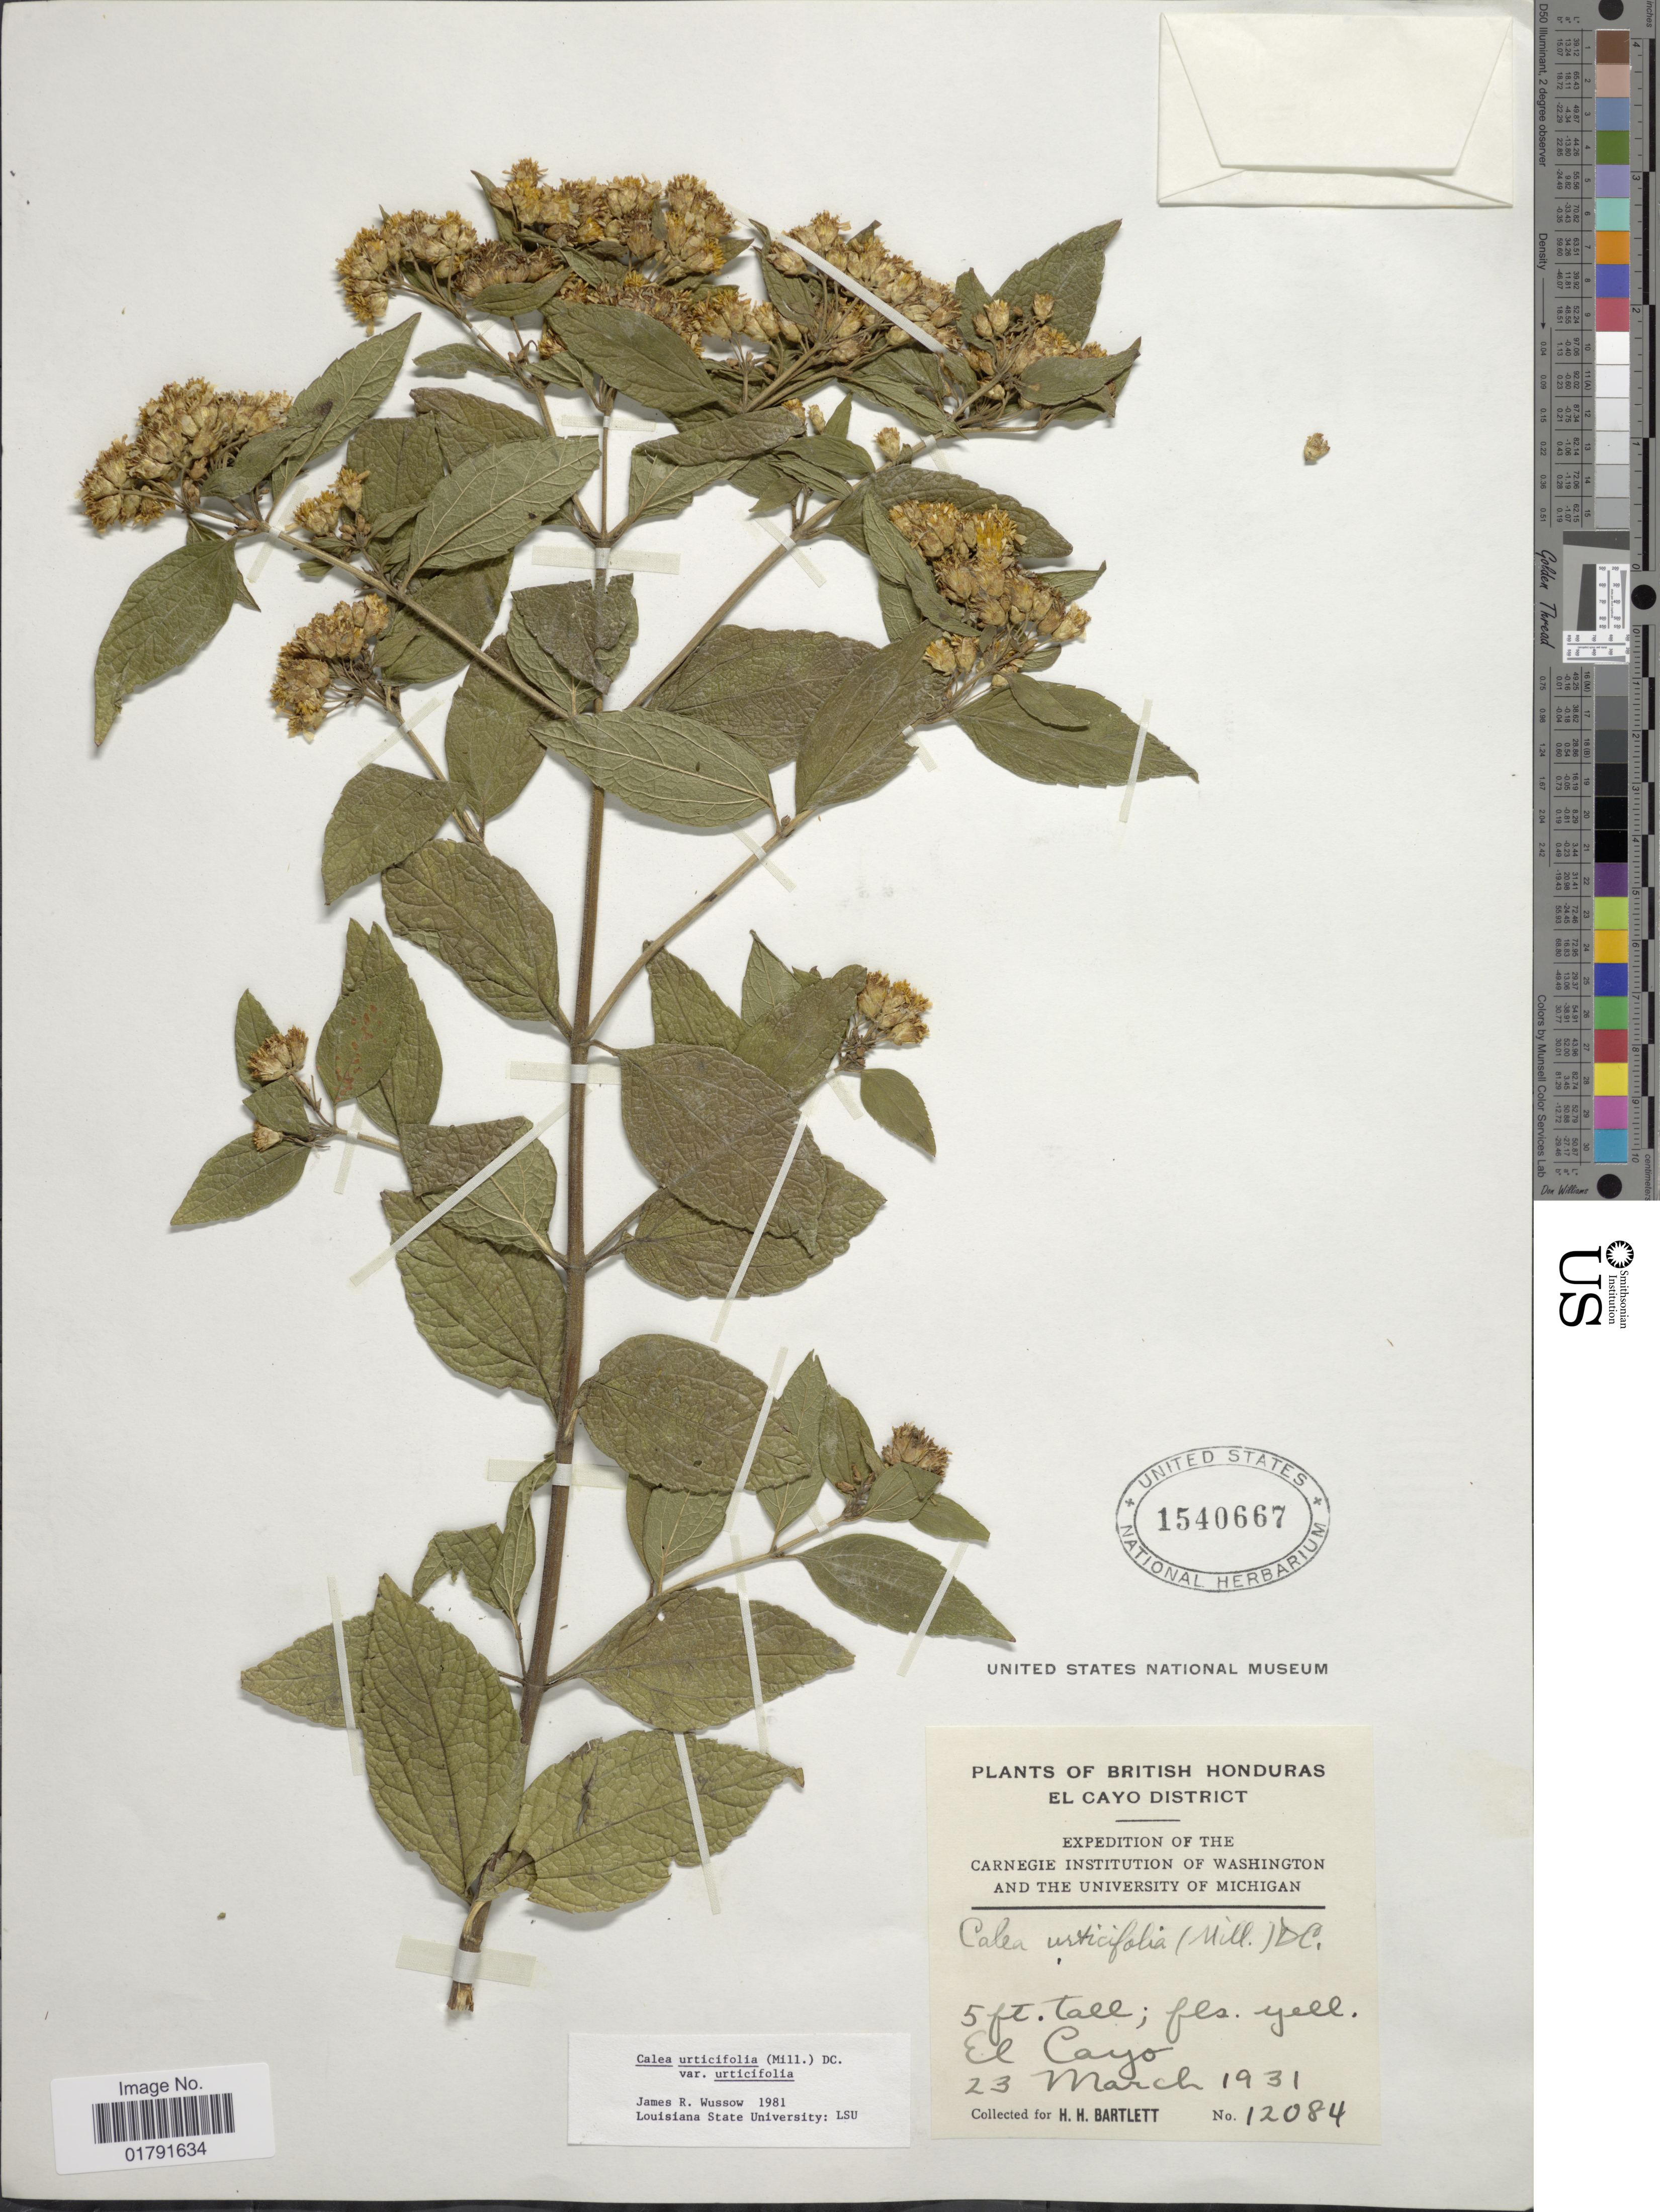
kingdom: Plantae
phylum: Tracheophyta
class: Magnoliopsida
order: Asterales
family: Asteraceae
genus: Calea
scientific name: Calea urticifolia var. urticifolia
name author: (Mill.) DC.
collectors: H. H. Bartlett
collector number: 12084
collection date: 1931-03-23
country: Belize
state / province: Cayo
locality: British Honduras, El Cayo District, El Cayo.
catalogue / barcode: US 1540667